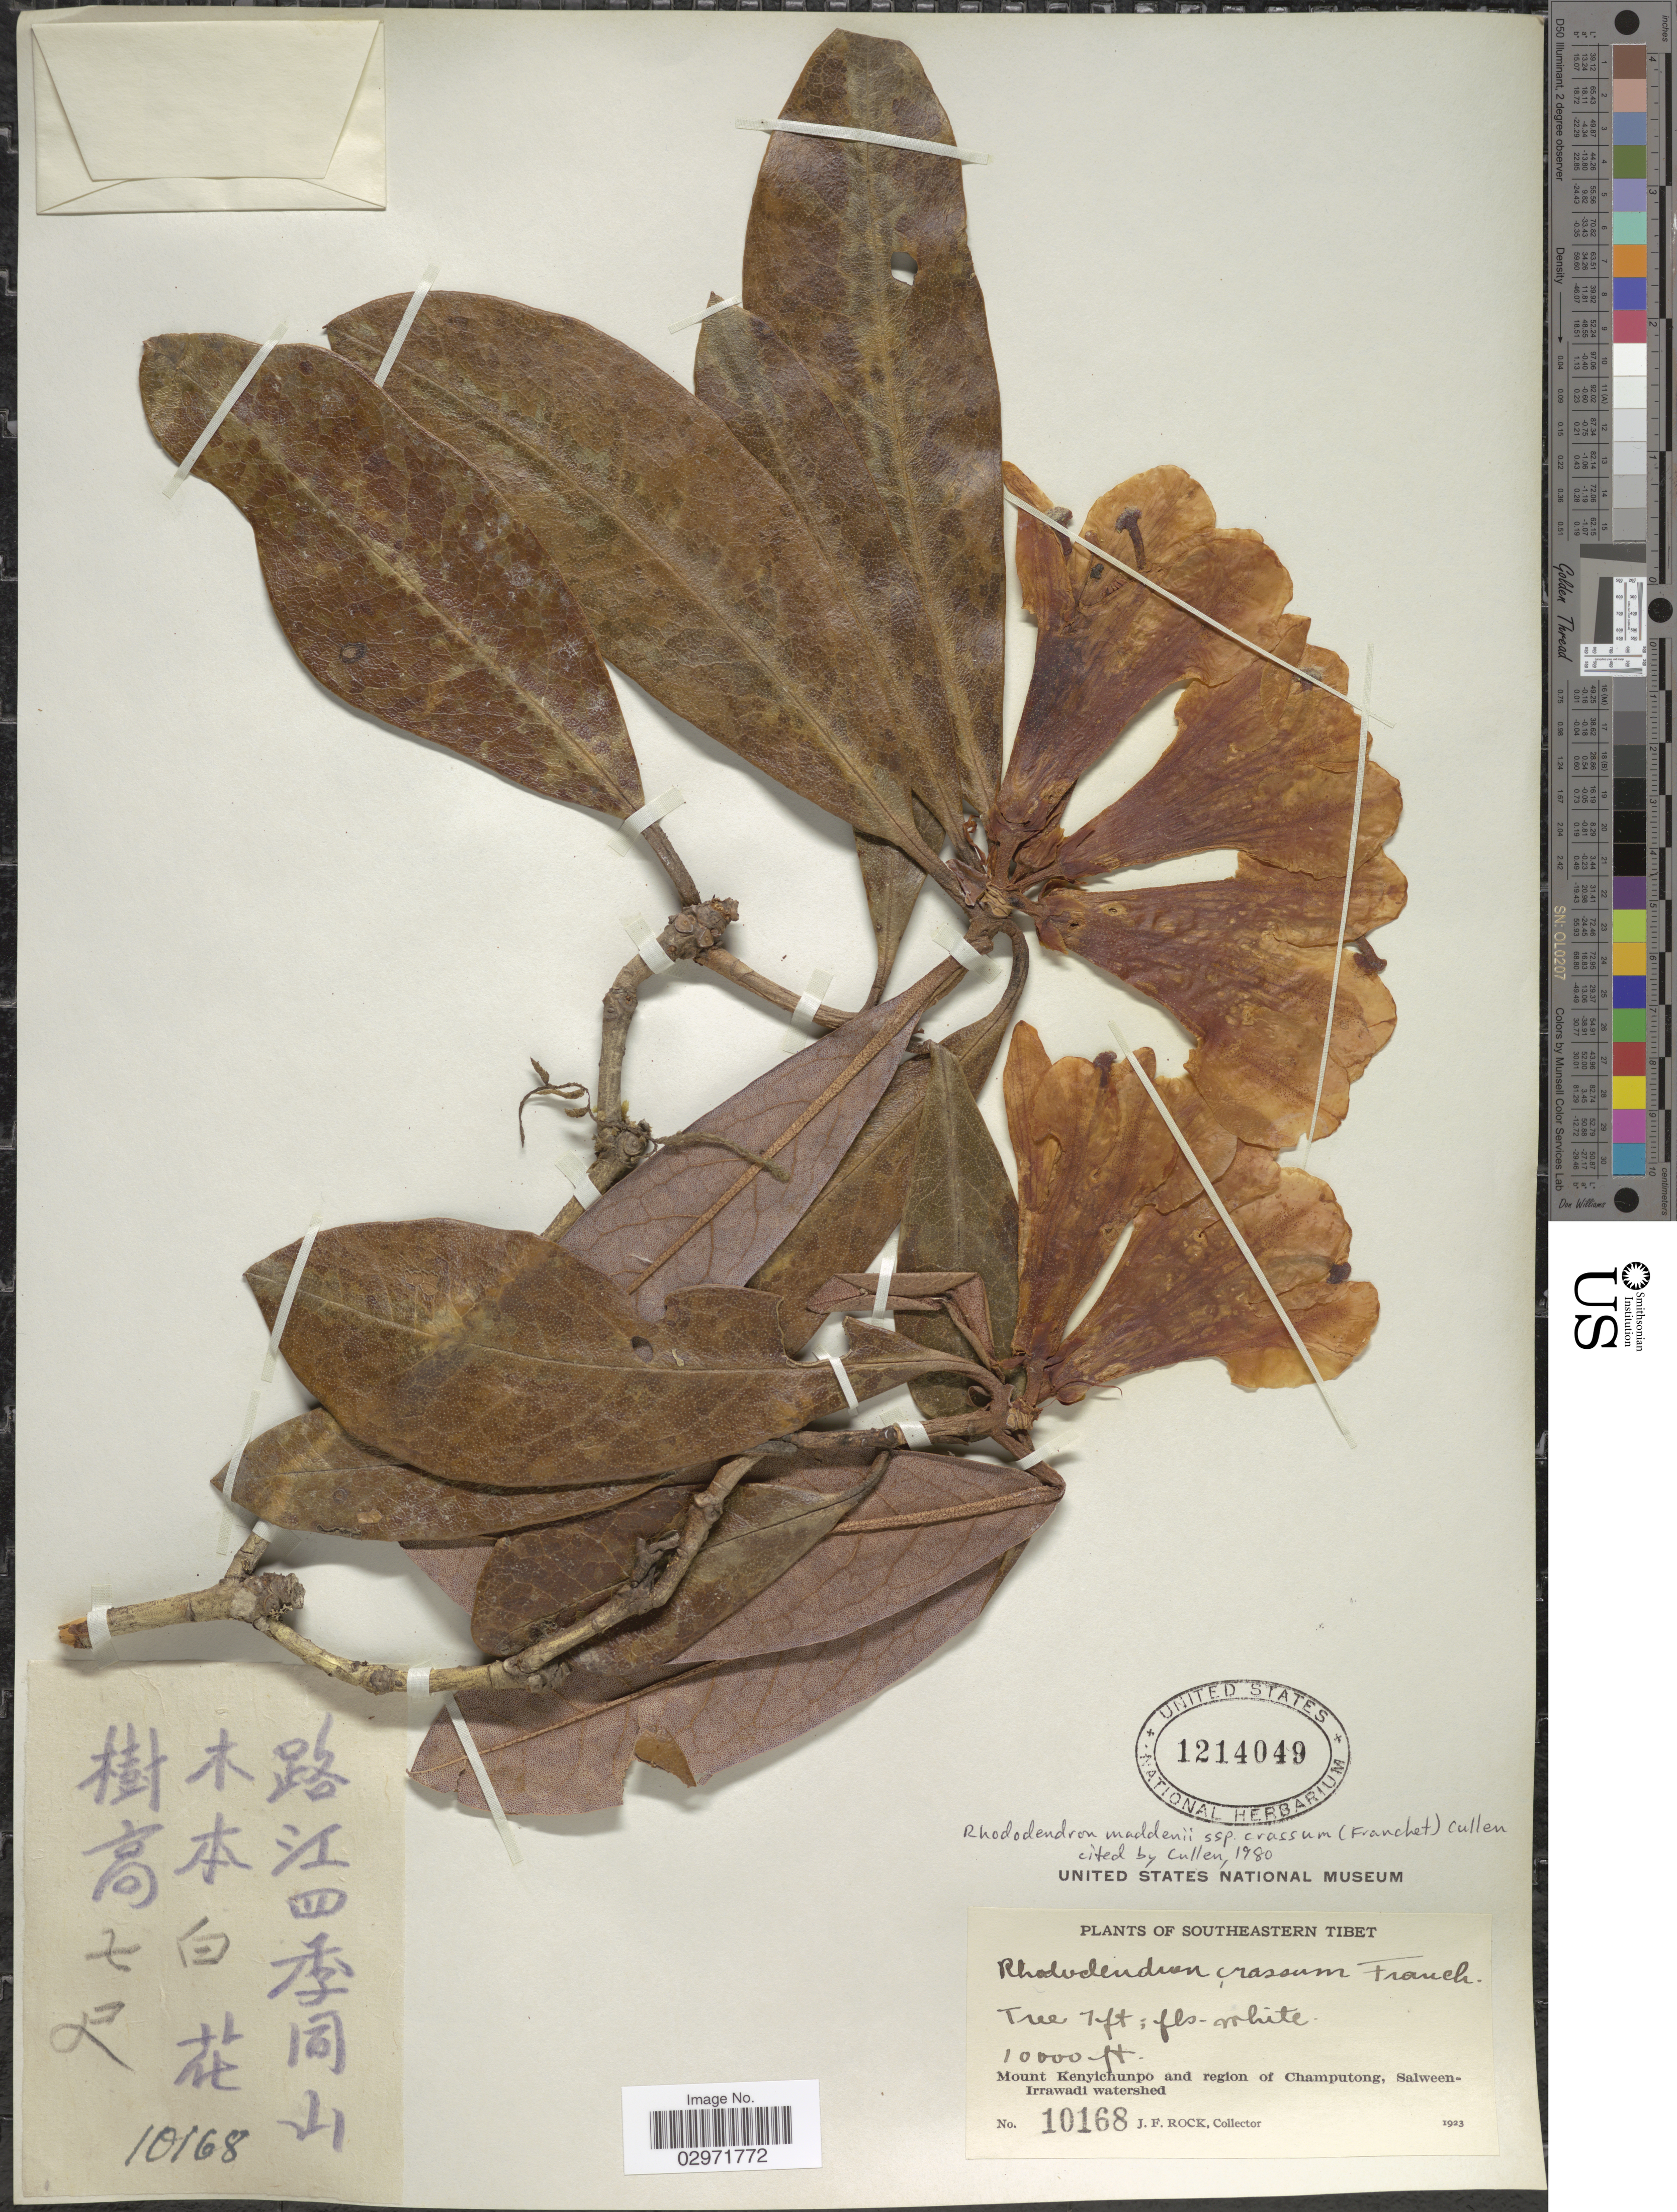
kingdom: Plantae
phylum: Tracheophyta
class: Magnoliopsida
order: Ericales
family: Ericaceae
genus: Rhododendron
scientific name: Rhododendron maddenii subsp. crassum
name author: (Franch.) Cullen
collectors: J. Rock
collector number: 10168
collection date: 1923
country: China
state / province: Xizang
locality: Southeastern Tibet. Mount Kenyichunpo and region of Champutong, Salween-Irrawadi watershed.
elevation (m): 3048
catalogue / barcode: US 1214049